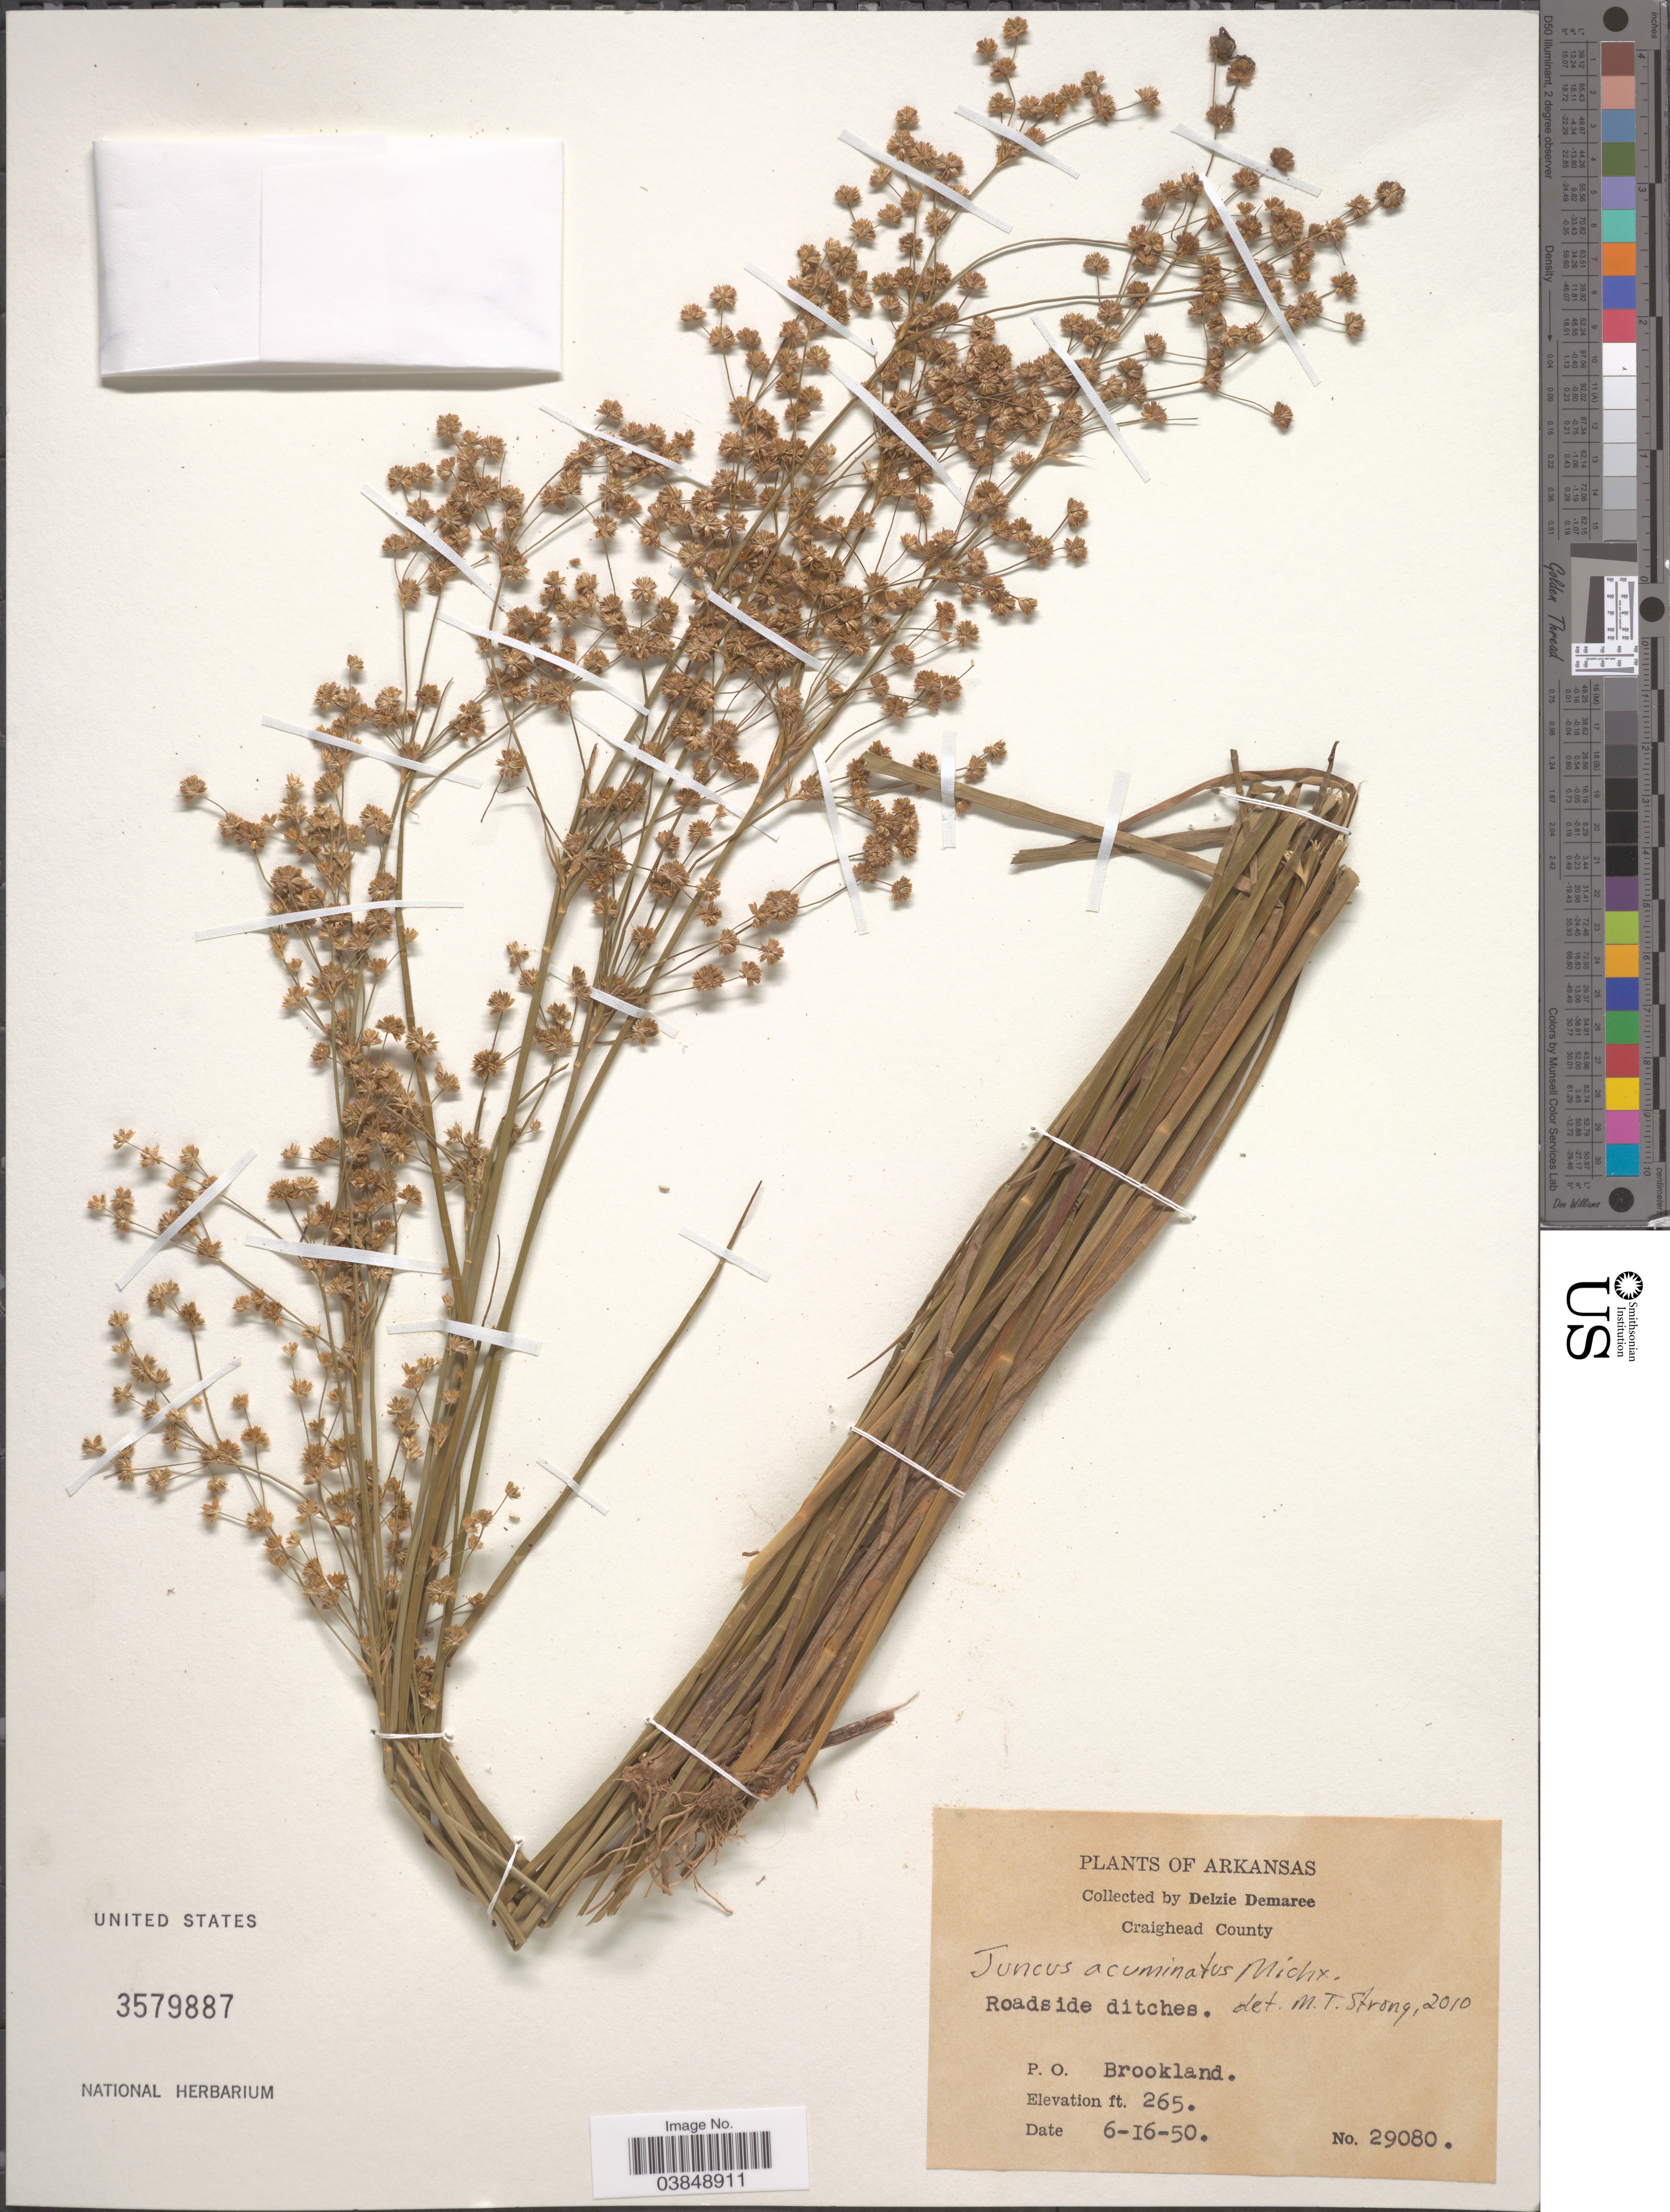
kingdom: Plantae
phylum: Tracheophyta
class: Liliopsida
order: Poales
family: Juncaceae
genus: Juncus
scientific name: Juncus acuminatus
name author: Michx.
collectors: D. Demaree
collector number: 29080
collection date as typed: Transcribed d/m/y: 16/6/50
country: United States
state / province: Arkansas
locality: Craighead County. P. O. Brookland.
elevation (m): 81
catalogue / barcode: US 3579887